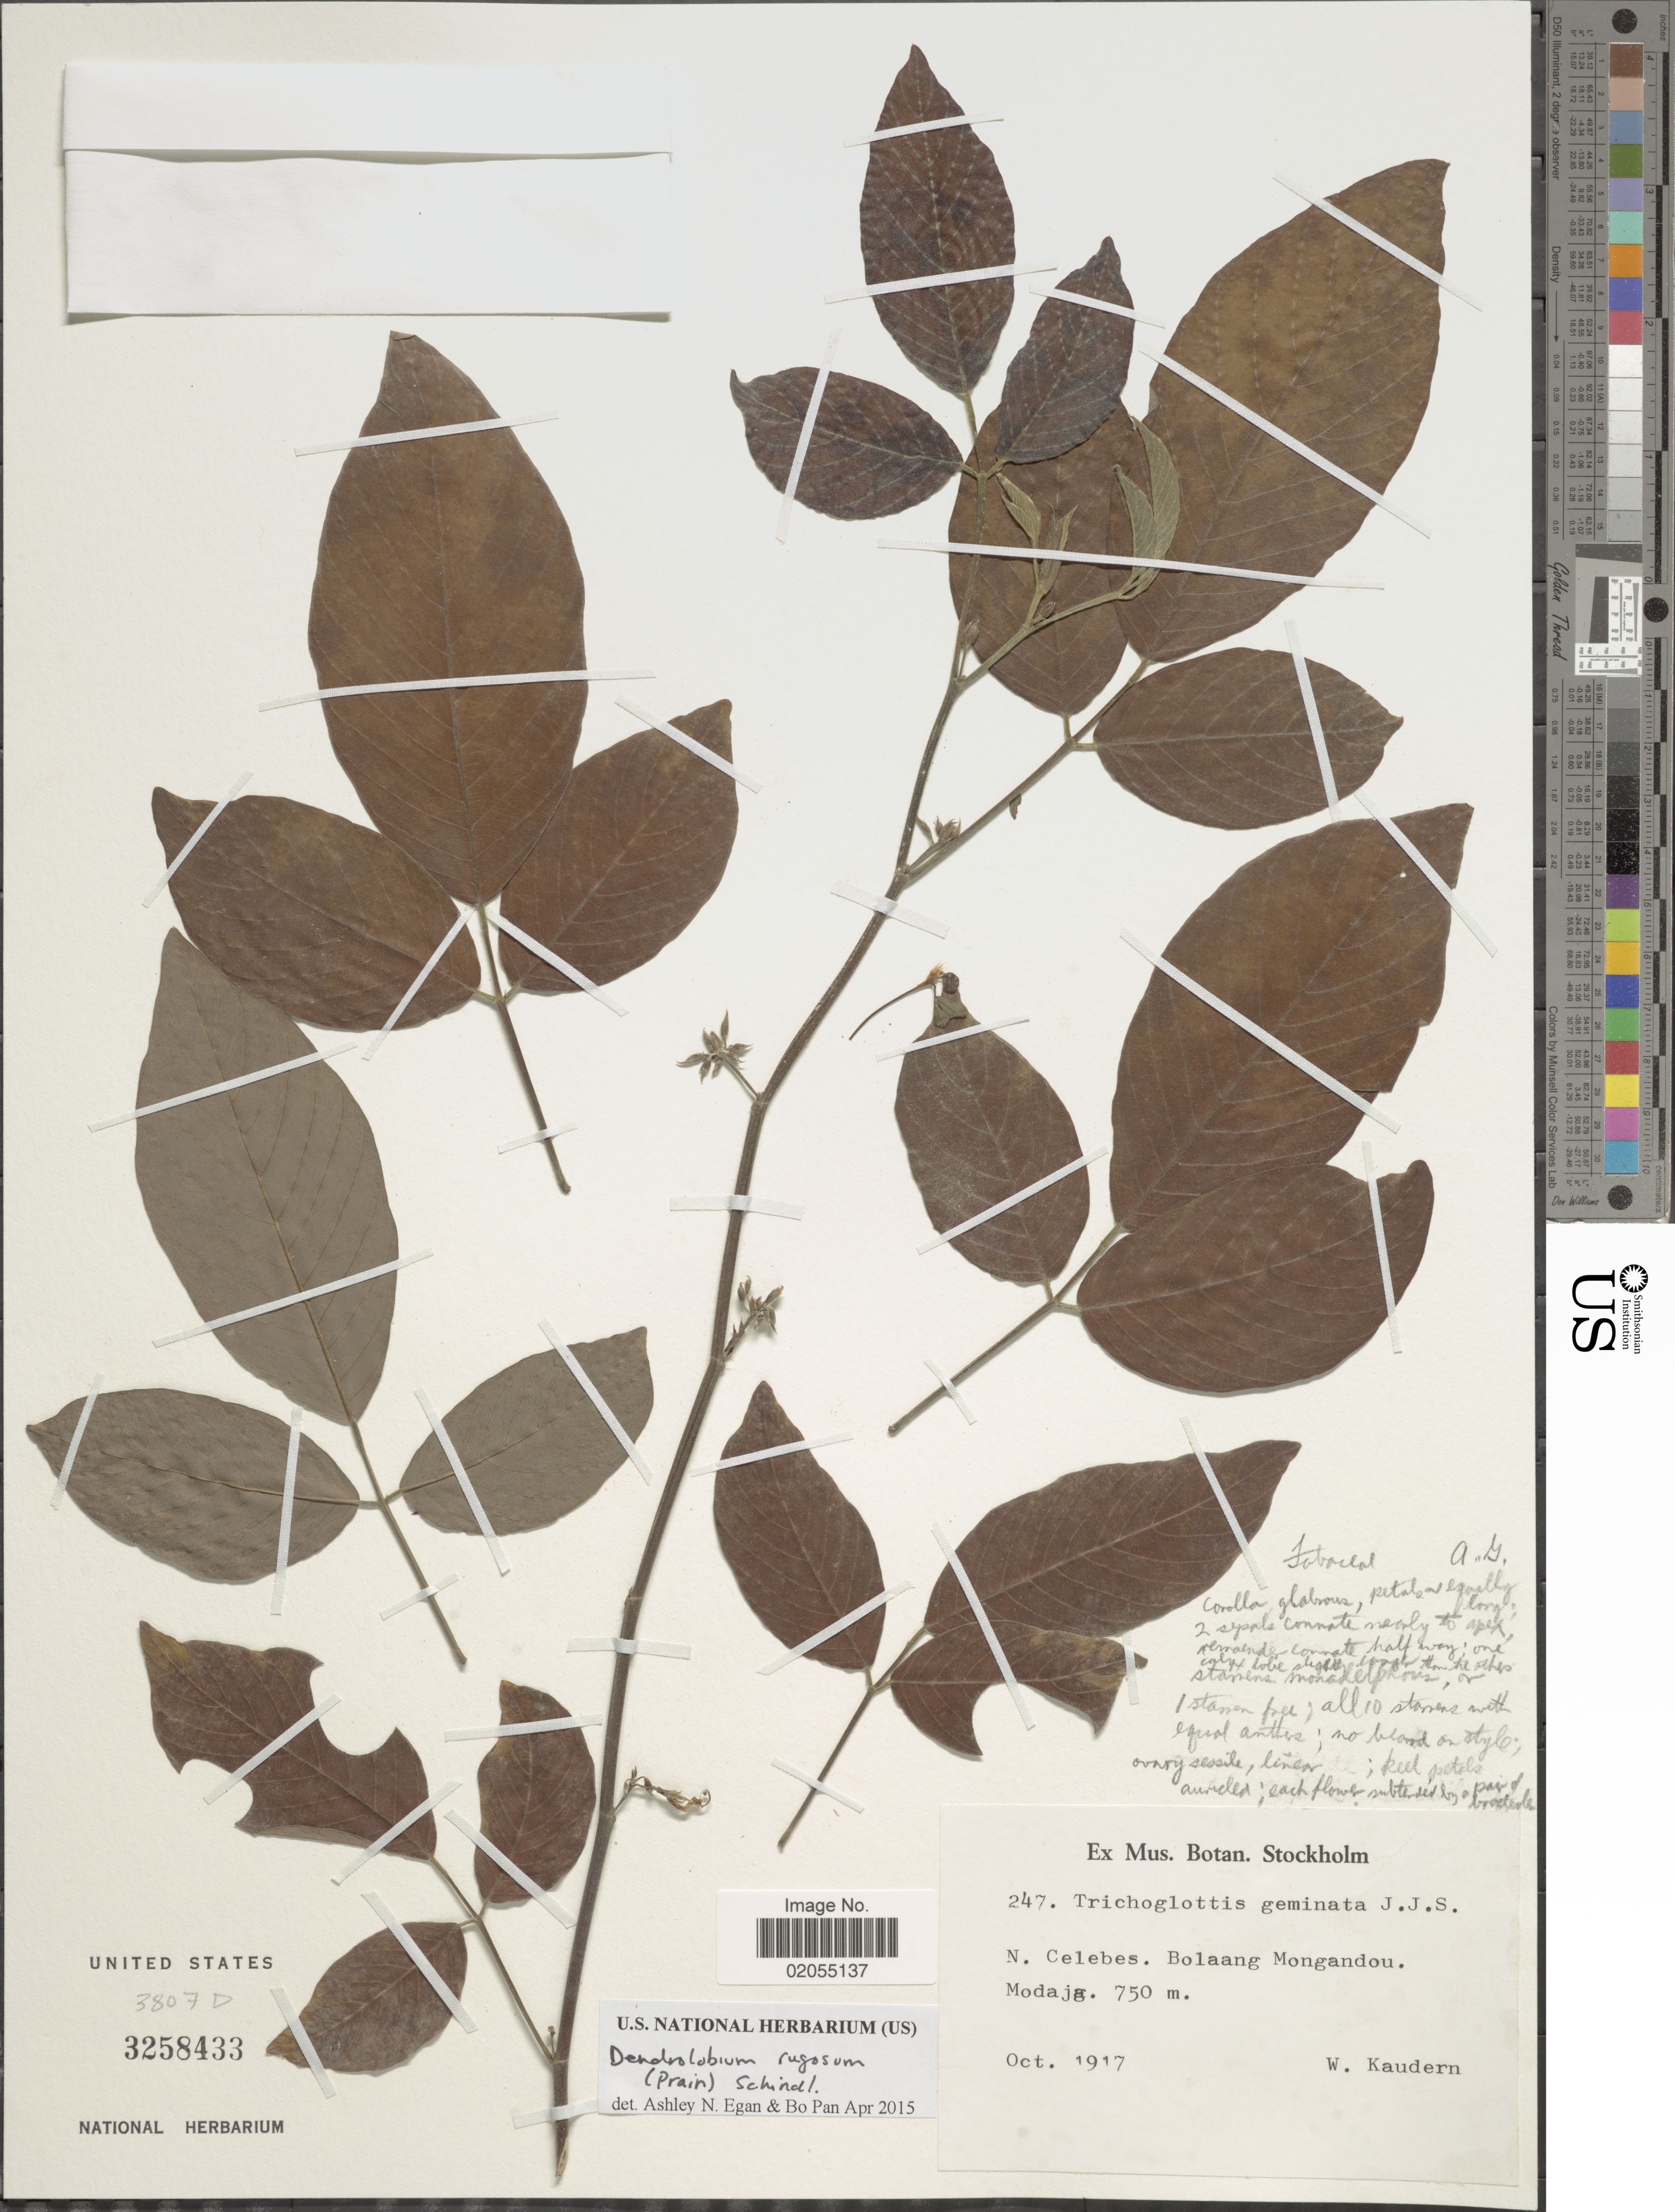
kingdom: Plantae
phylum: Tracheophyta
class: Magnoliopsida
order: Fabales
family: Fabaceae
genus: Dendrolobium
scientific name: Dendrolobium rugosum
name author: (Prain) Schindl.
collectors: W. Kaudern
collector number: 247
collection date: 1917-10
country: Indonesia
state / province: Sulawesi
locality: N. Celebes. Bolaang Mongandou. Modaja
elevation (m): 750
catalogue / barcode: US 3258433